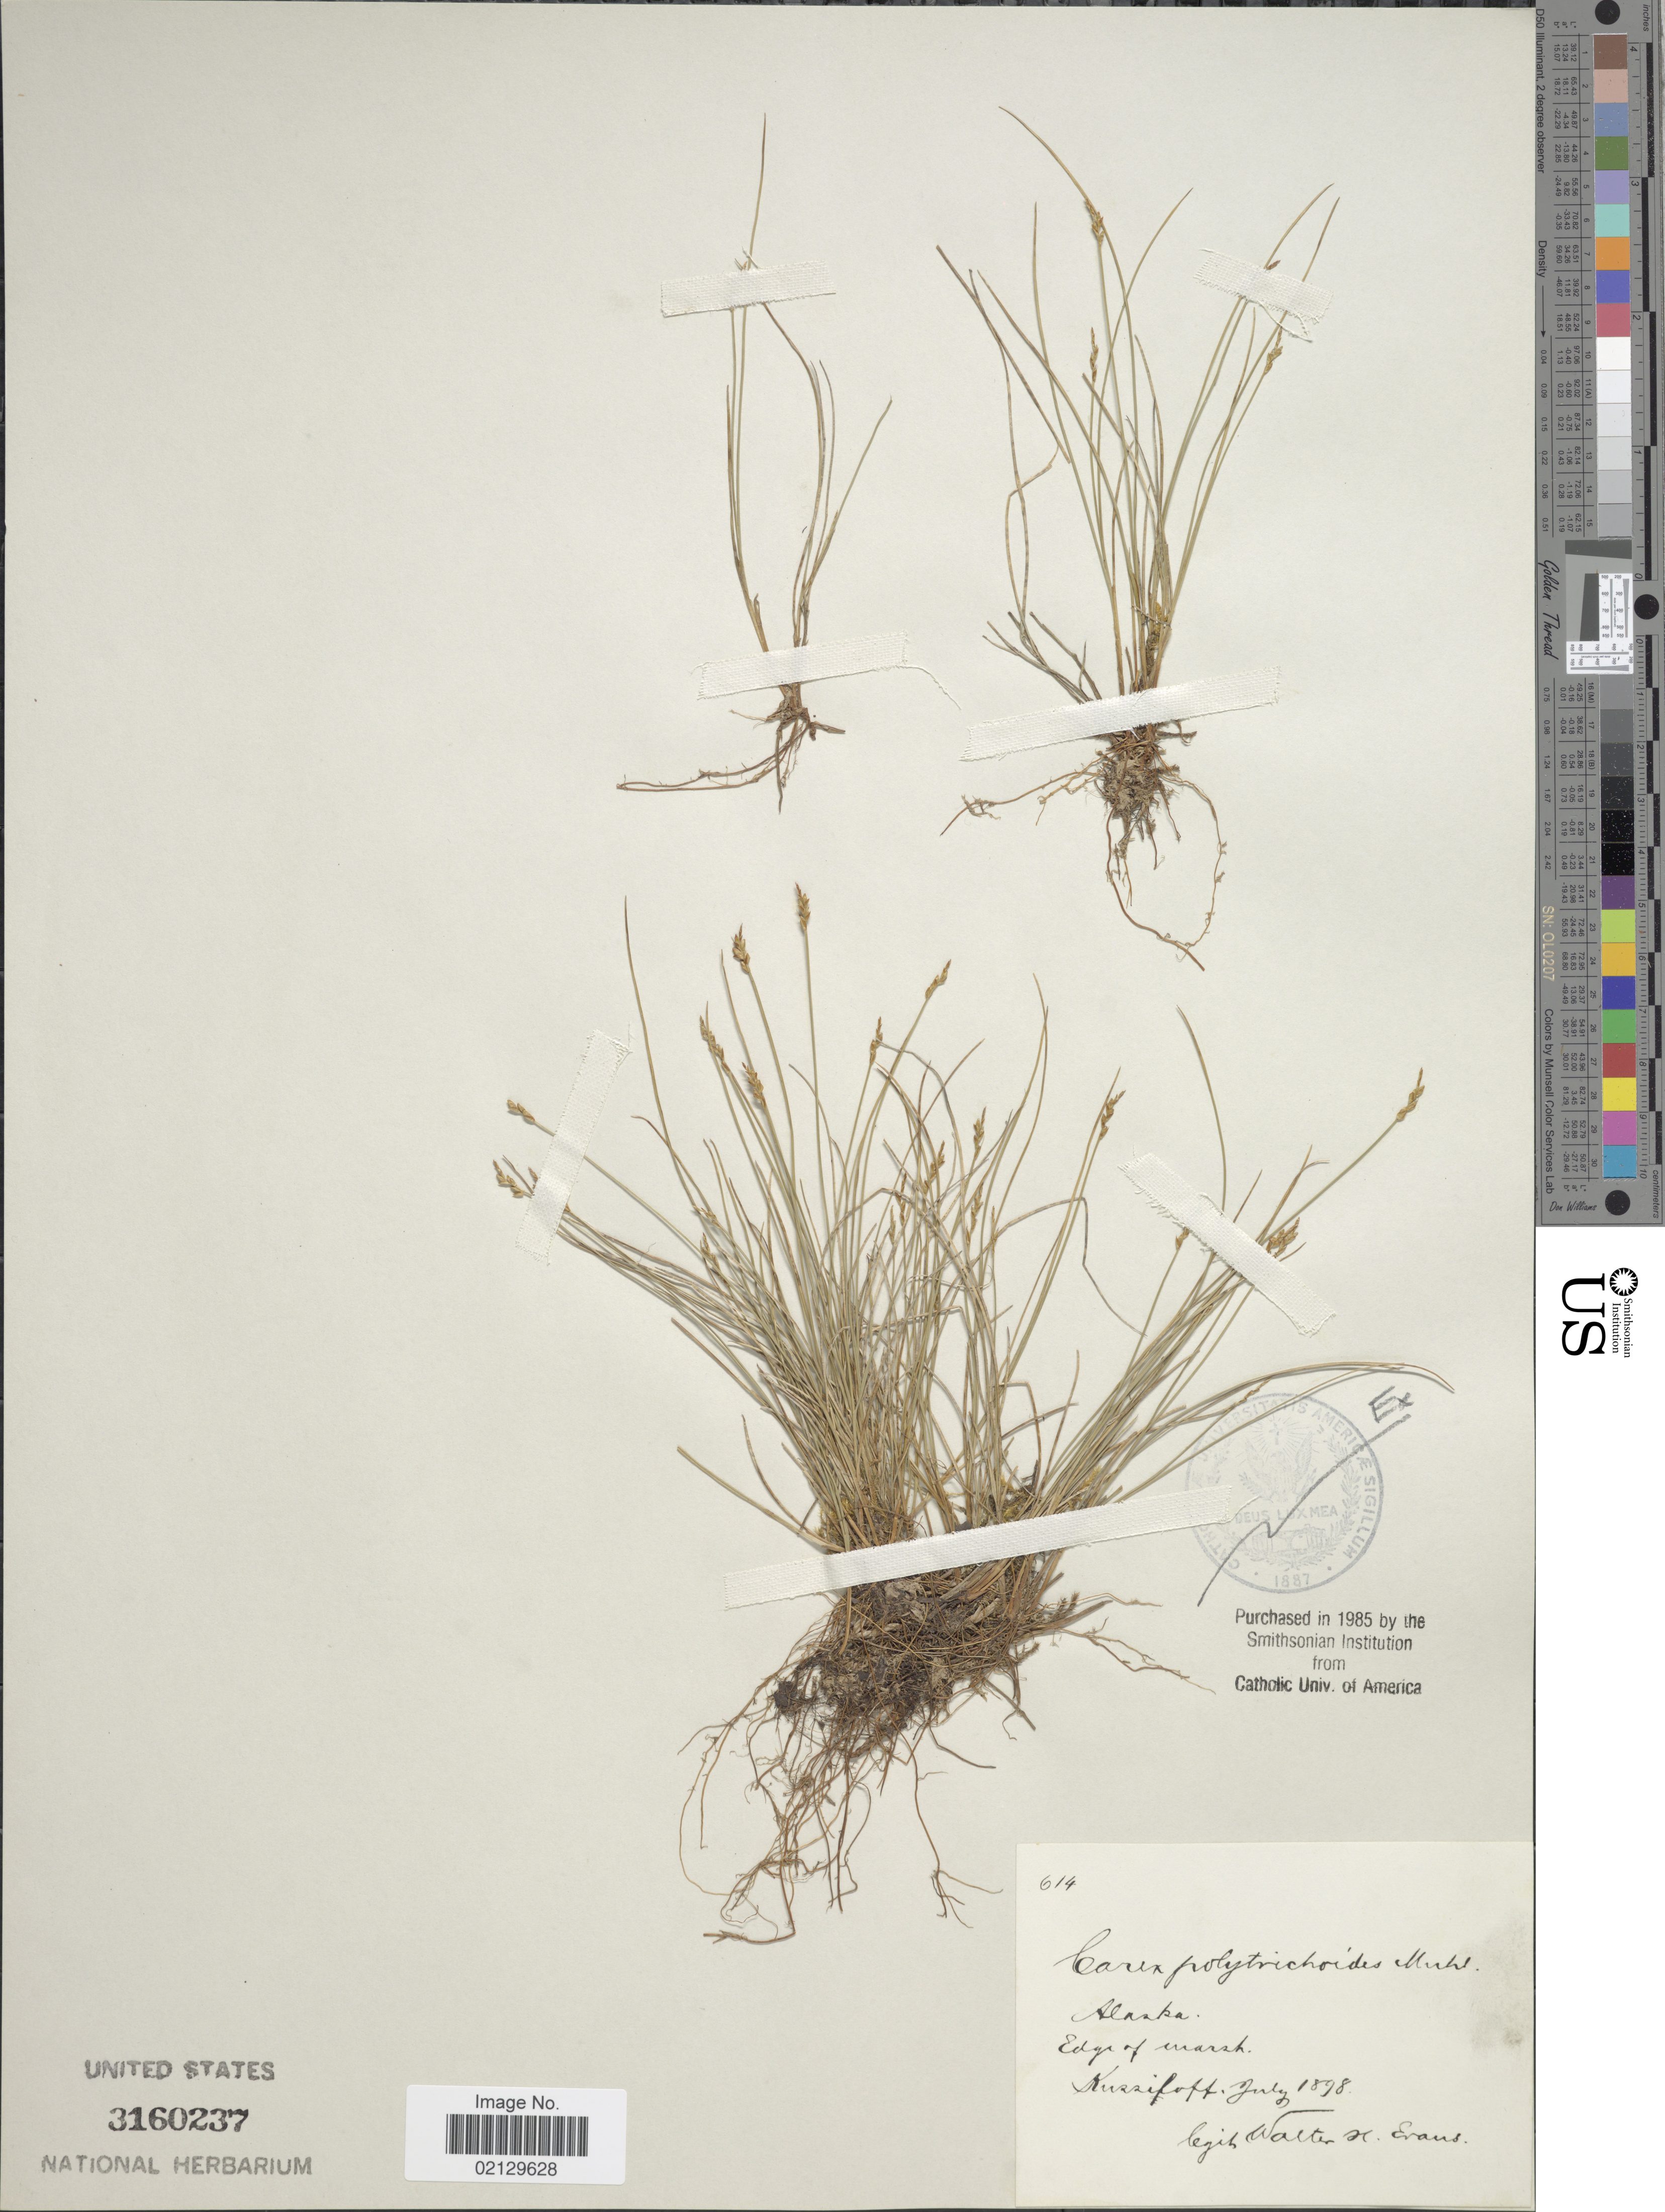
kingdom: Plantae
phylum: Tracheophyta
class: Liliopsida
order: Poales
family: Cyperaceae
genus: Carex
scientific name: Carex leptalea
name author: Wahlenb.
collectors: W. H. Evans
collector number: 614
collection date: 1898-07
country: United States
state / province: Alaska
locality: Alaska, Edge of marsh, Kussiloff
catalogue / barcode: US 3160237